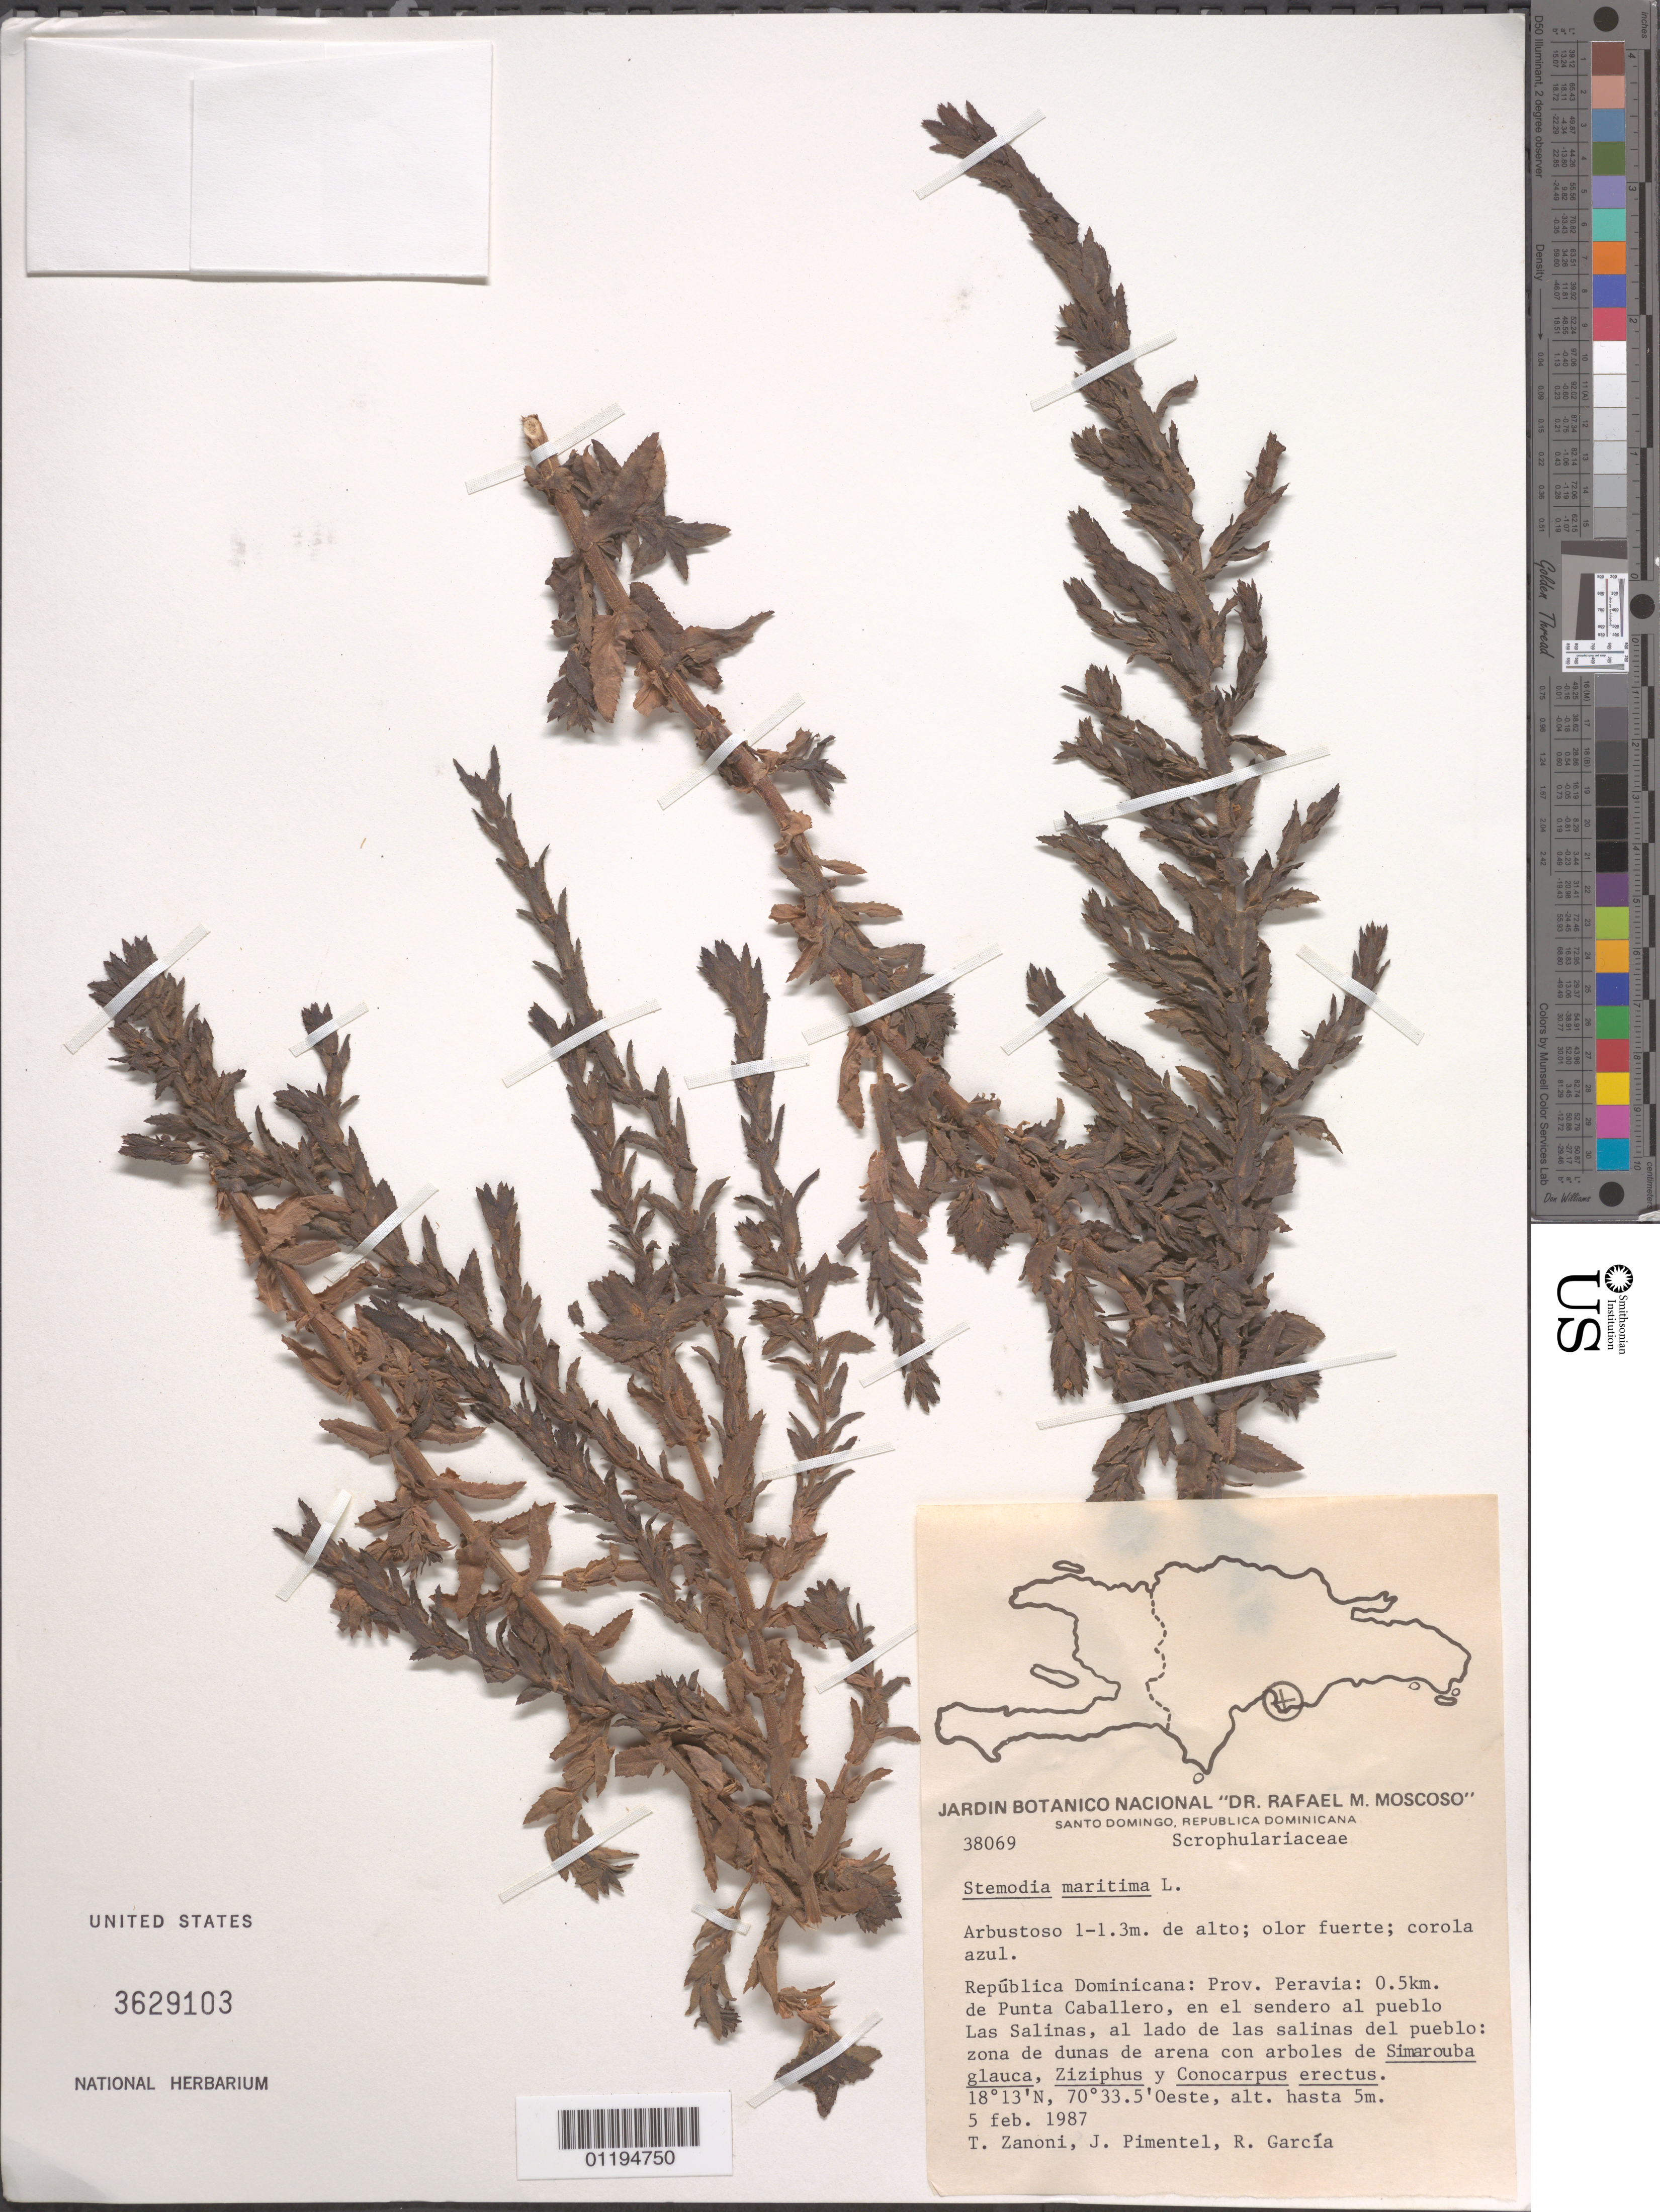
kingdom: Plantae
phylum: Tracheophyta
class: Magnoliopsida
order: Lamiales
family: Plantaginaceae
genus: Stemodia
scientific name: Stemodia maritima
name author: L.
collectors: T. A. Zanoni, J. Pimental & R. Garcia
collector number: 38069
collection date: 1987-02-05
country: Dominican Republic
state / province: Peravia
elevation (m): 5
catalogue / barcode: US 3629103